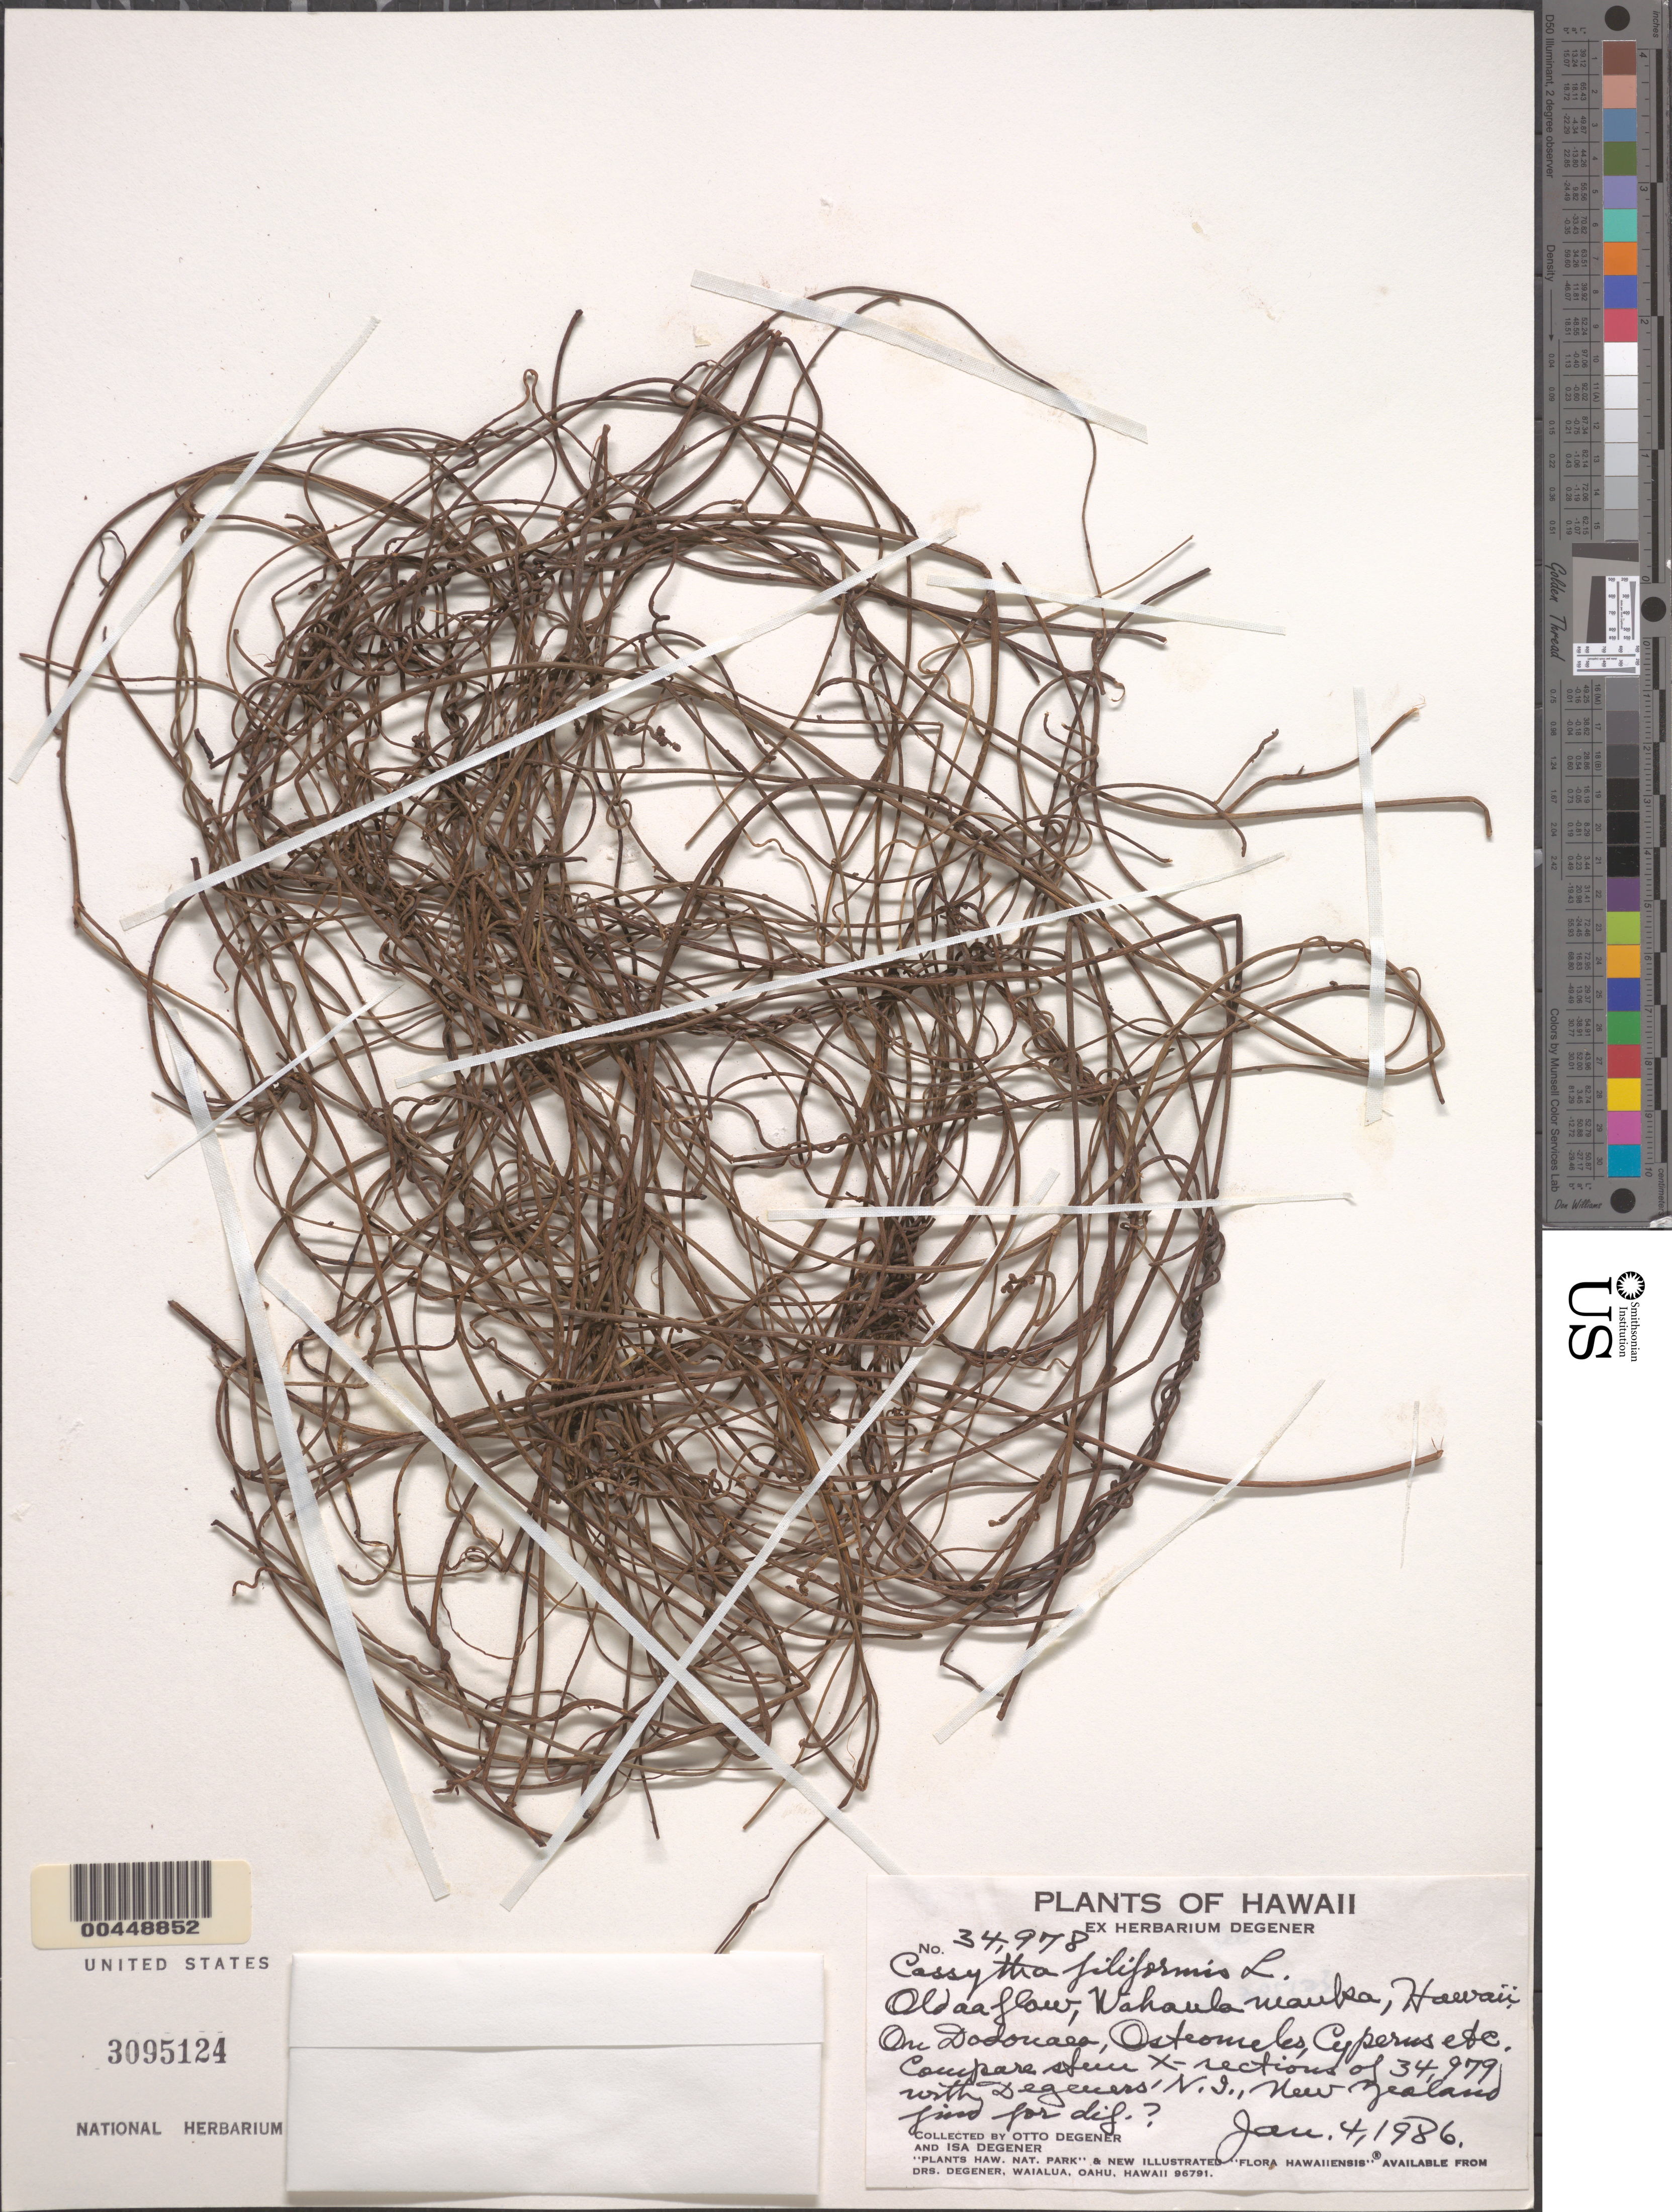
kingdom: Plantae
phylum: Tracheophyta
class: Magnoliopsida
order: Laurales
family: Lauraceae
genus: Cassytha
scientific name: Cassytha filiformis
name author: L.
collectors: O. Degener & I. Degener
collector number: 34978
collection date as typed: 4 Jan 1986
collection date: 1986-01-04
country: United States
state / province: Hawaii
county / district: Hawaii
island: Hawaii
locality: Wahaula mauka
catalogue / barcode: US 3095124